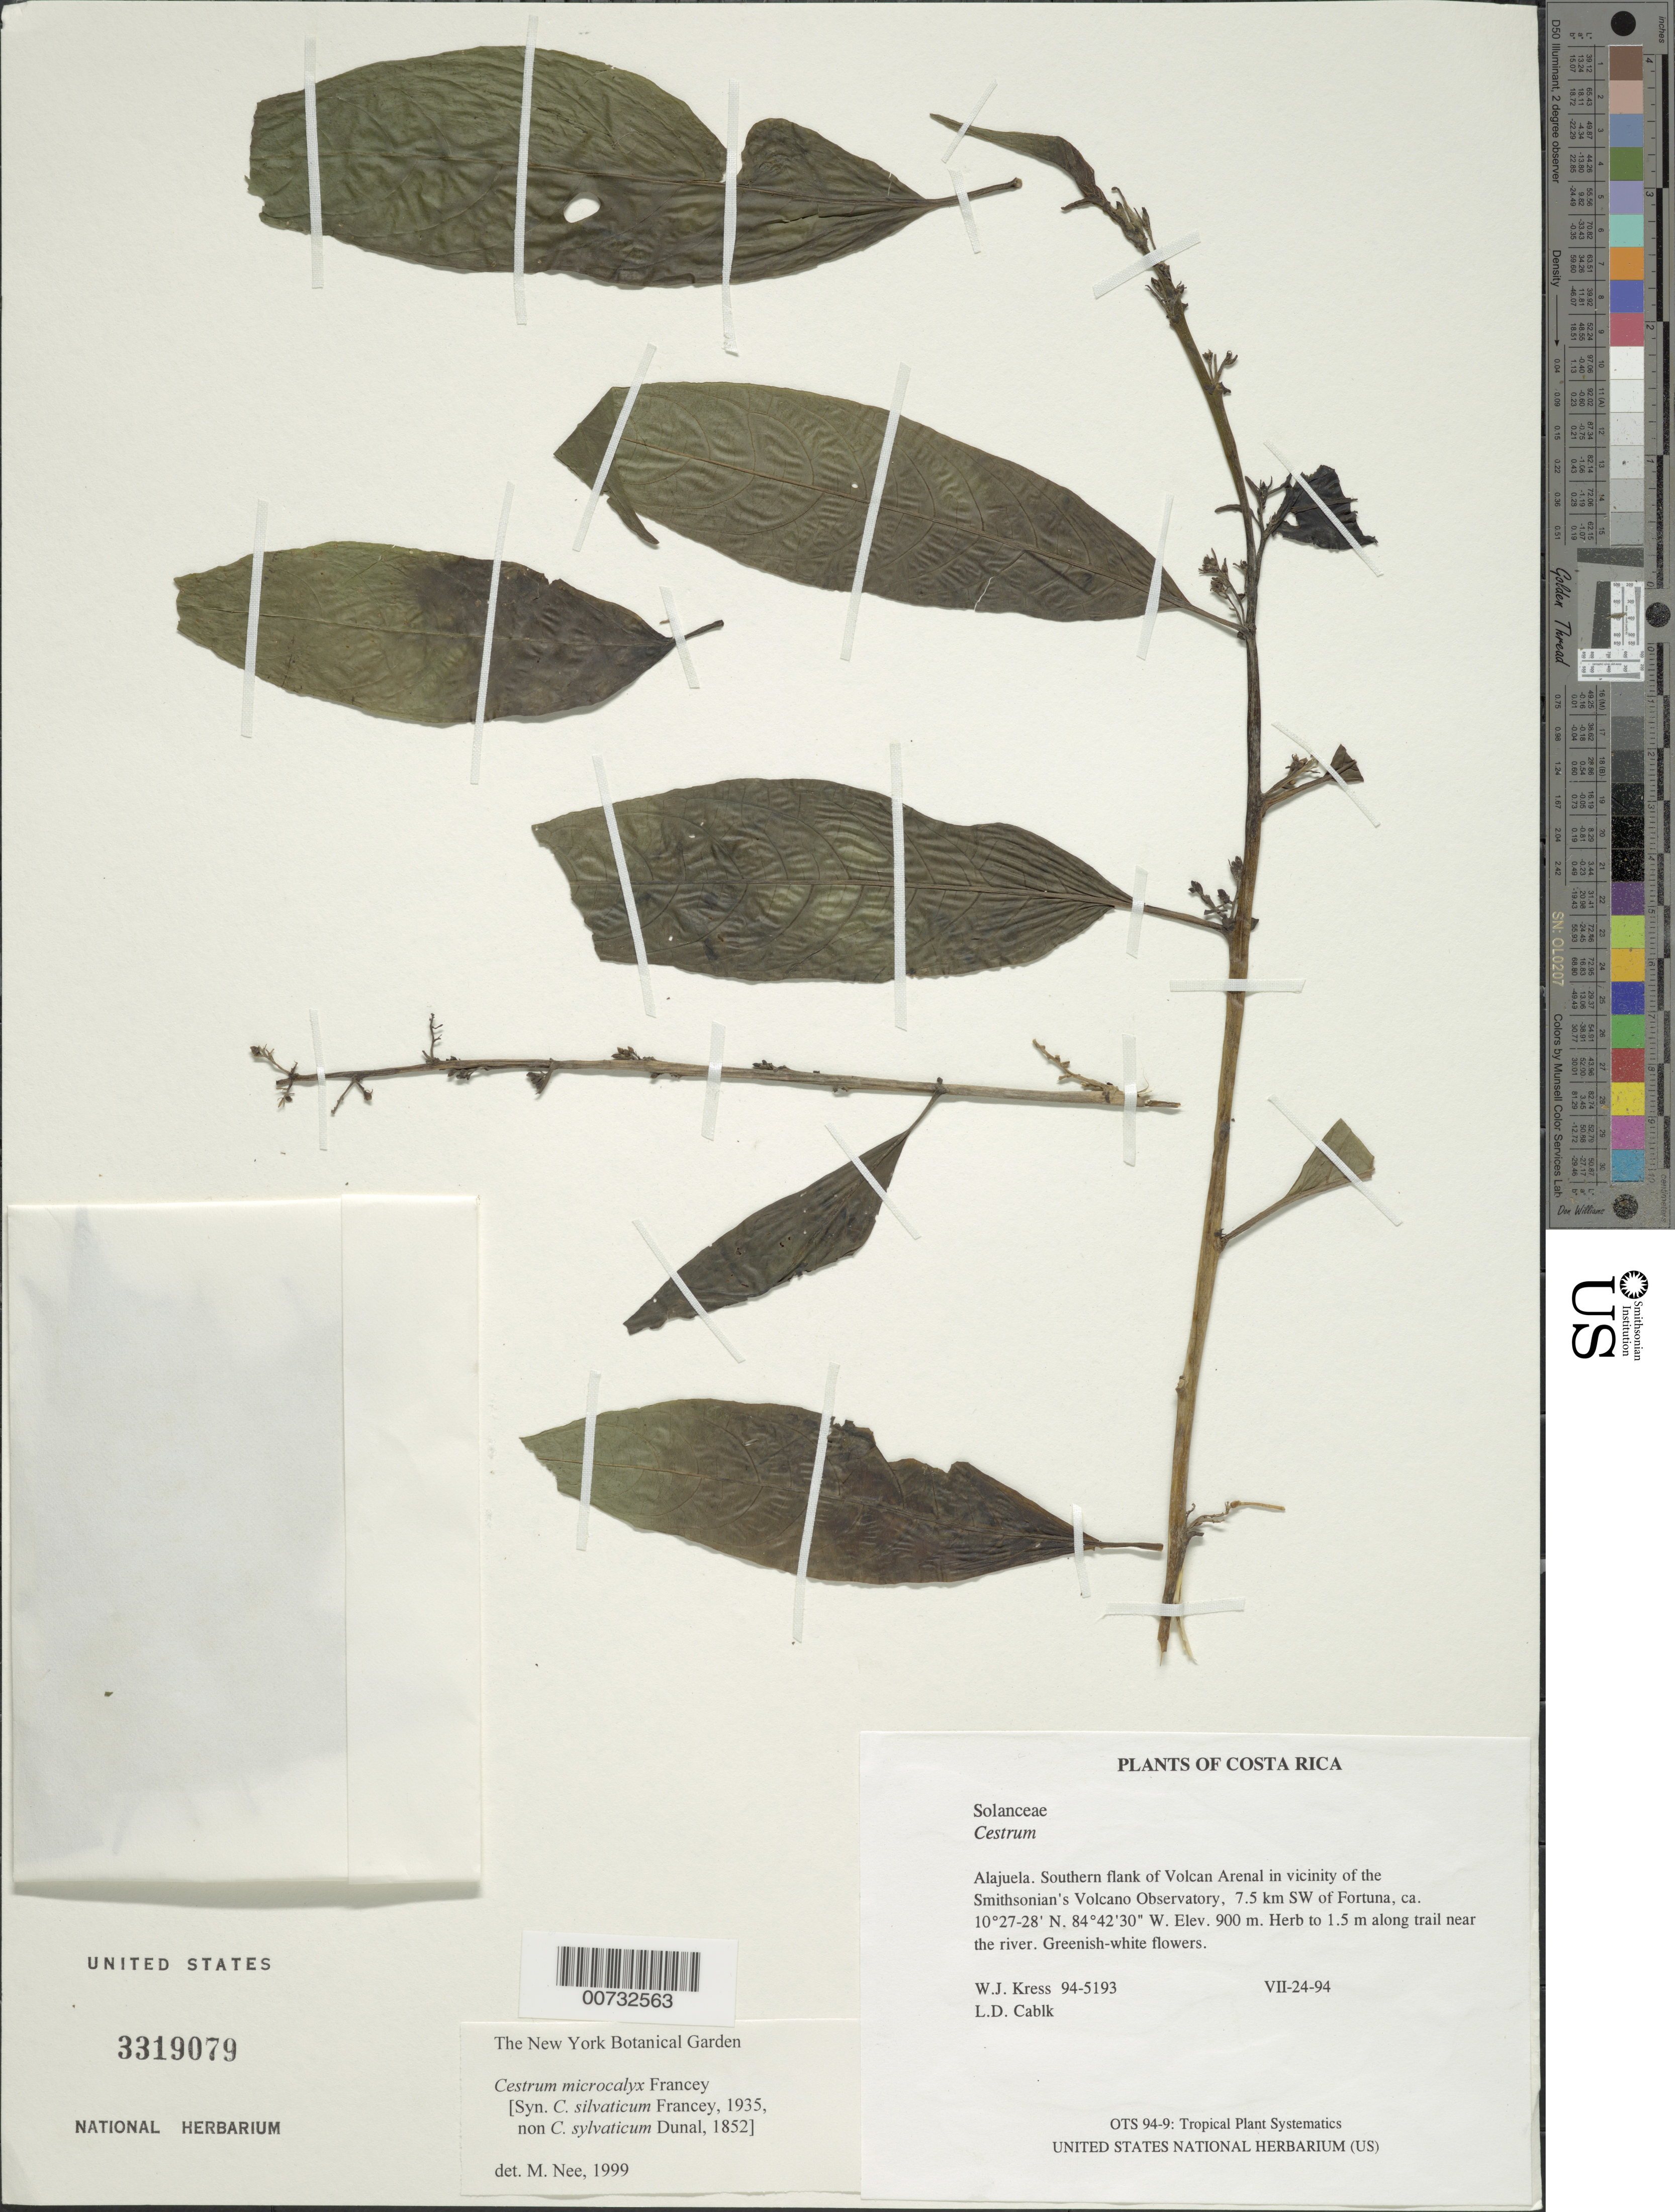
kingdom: Plantae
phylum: Tracheophyta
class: Magnoliopsida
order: Solanales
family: Solanaceae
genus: Cestrum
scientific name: Cestrum microcalyx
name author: Francey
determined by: Nee, Michael H.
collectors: W. J. Kress & L. D. Cabik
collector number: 94-5193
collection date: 1994-07-24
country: Costa Rica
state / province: Alajuela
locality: Southern flank of Volcan Arenal in vicinity of the Smithsonian's Volcano Observatory, 7.5 km SW of Fortuna.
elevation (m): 900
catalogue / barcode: US 3319079